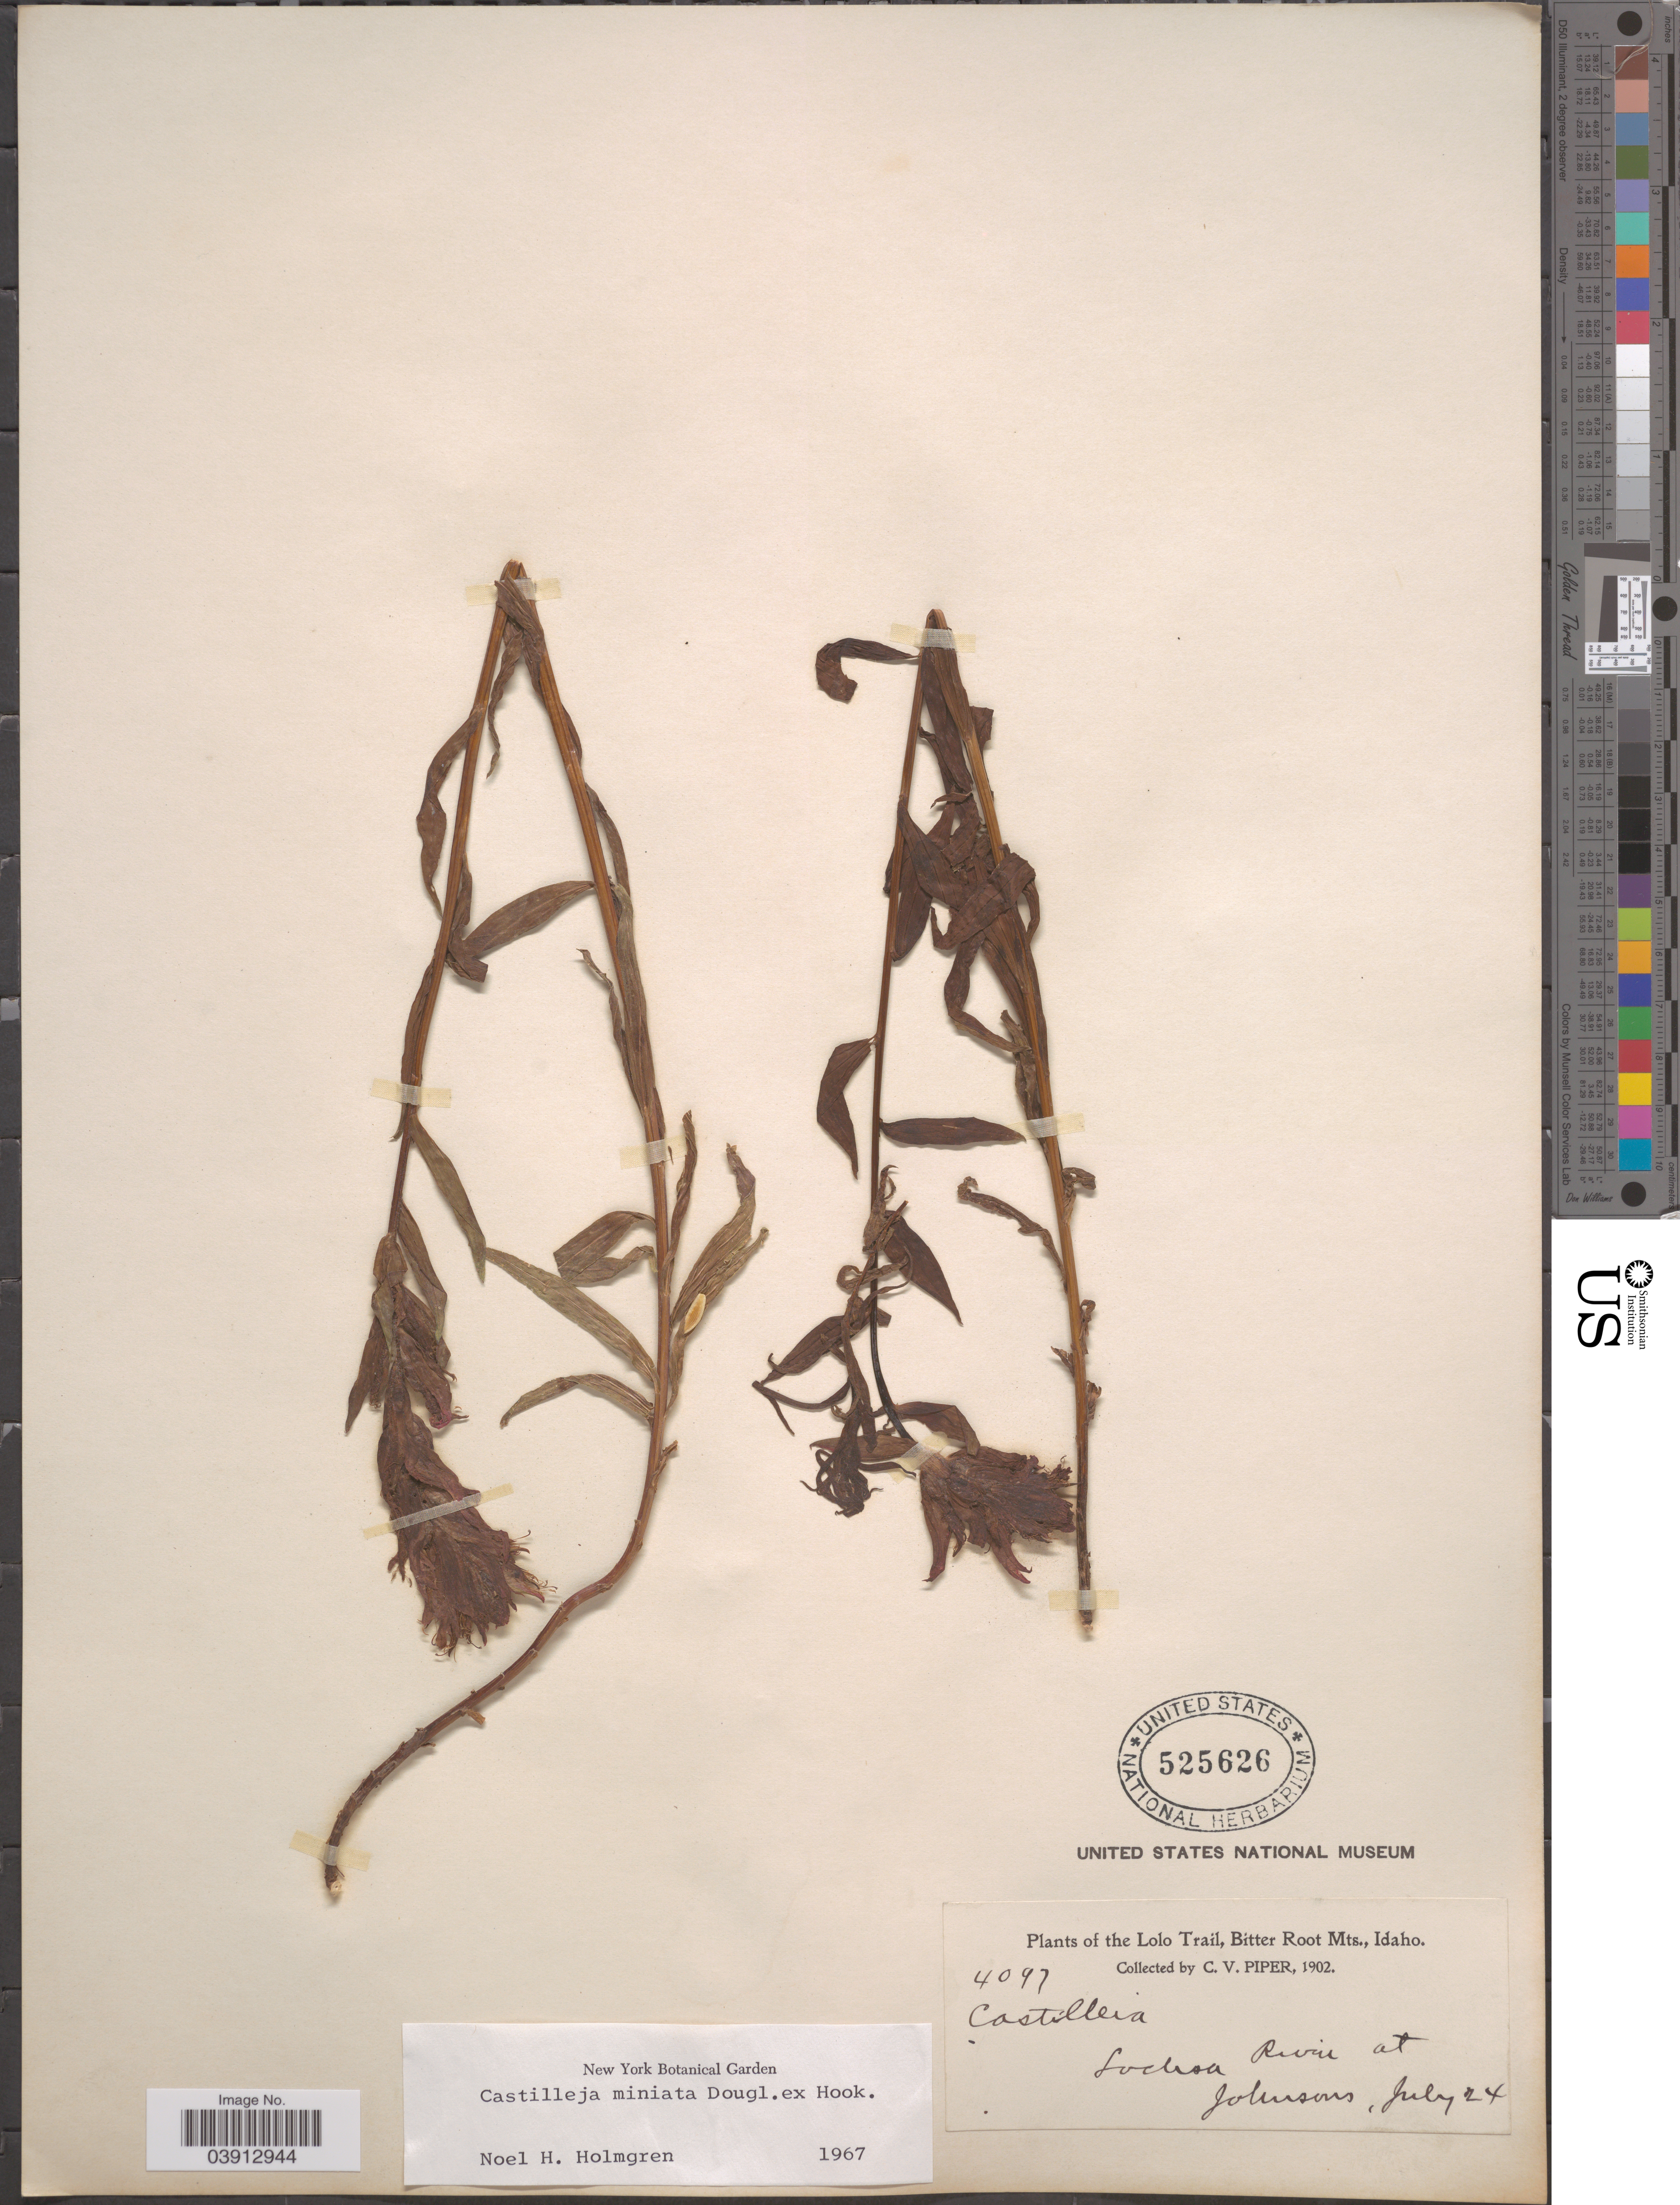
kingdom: Plantae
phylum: Tracheophyta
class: Magnoliopsida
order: Lamiales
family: Orobanchaceae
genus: Castilleja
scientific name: Castilleja miniata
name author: Douglas ex Hook.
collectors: C. V. Piper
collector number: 4097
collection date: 1902-07-24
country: United States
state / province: Idaho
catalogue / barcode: US 525626